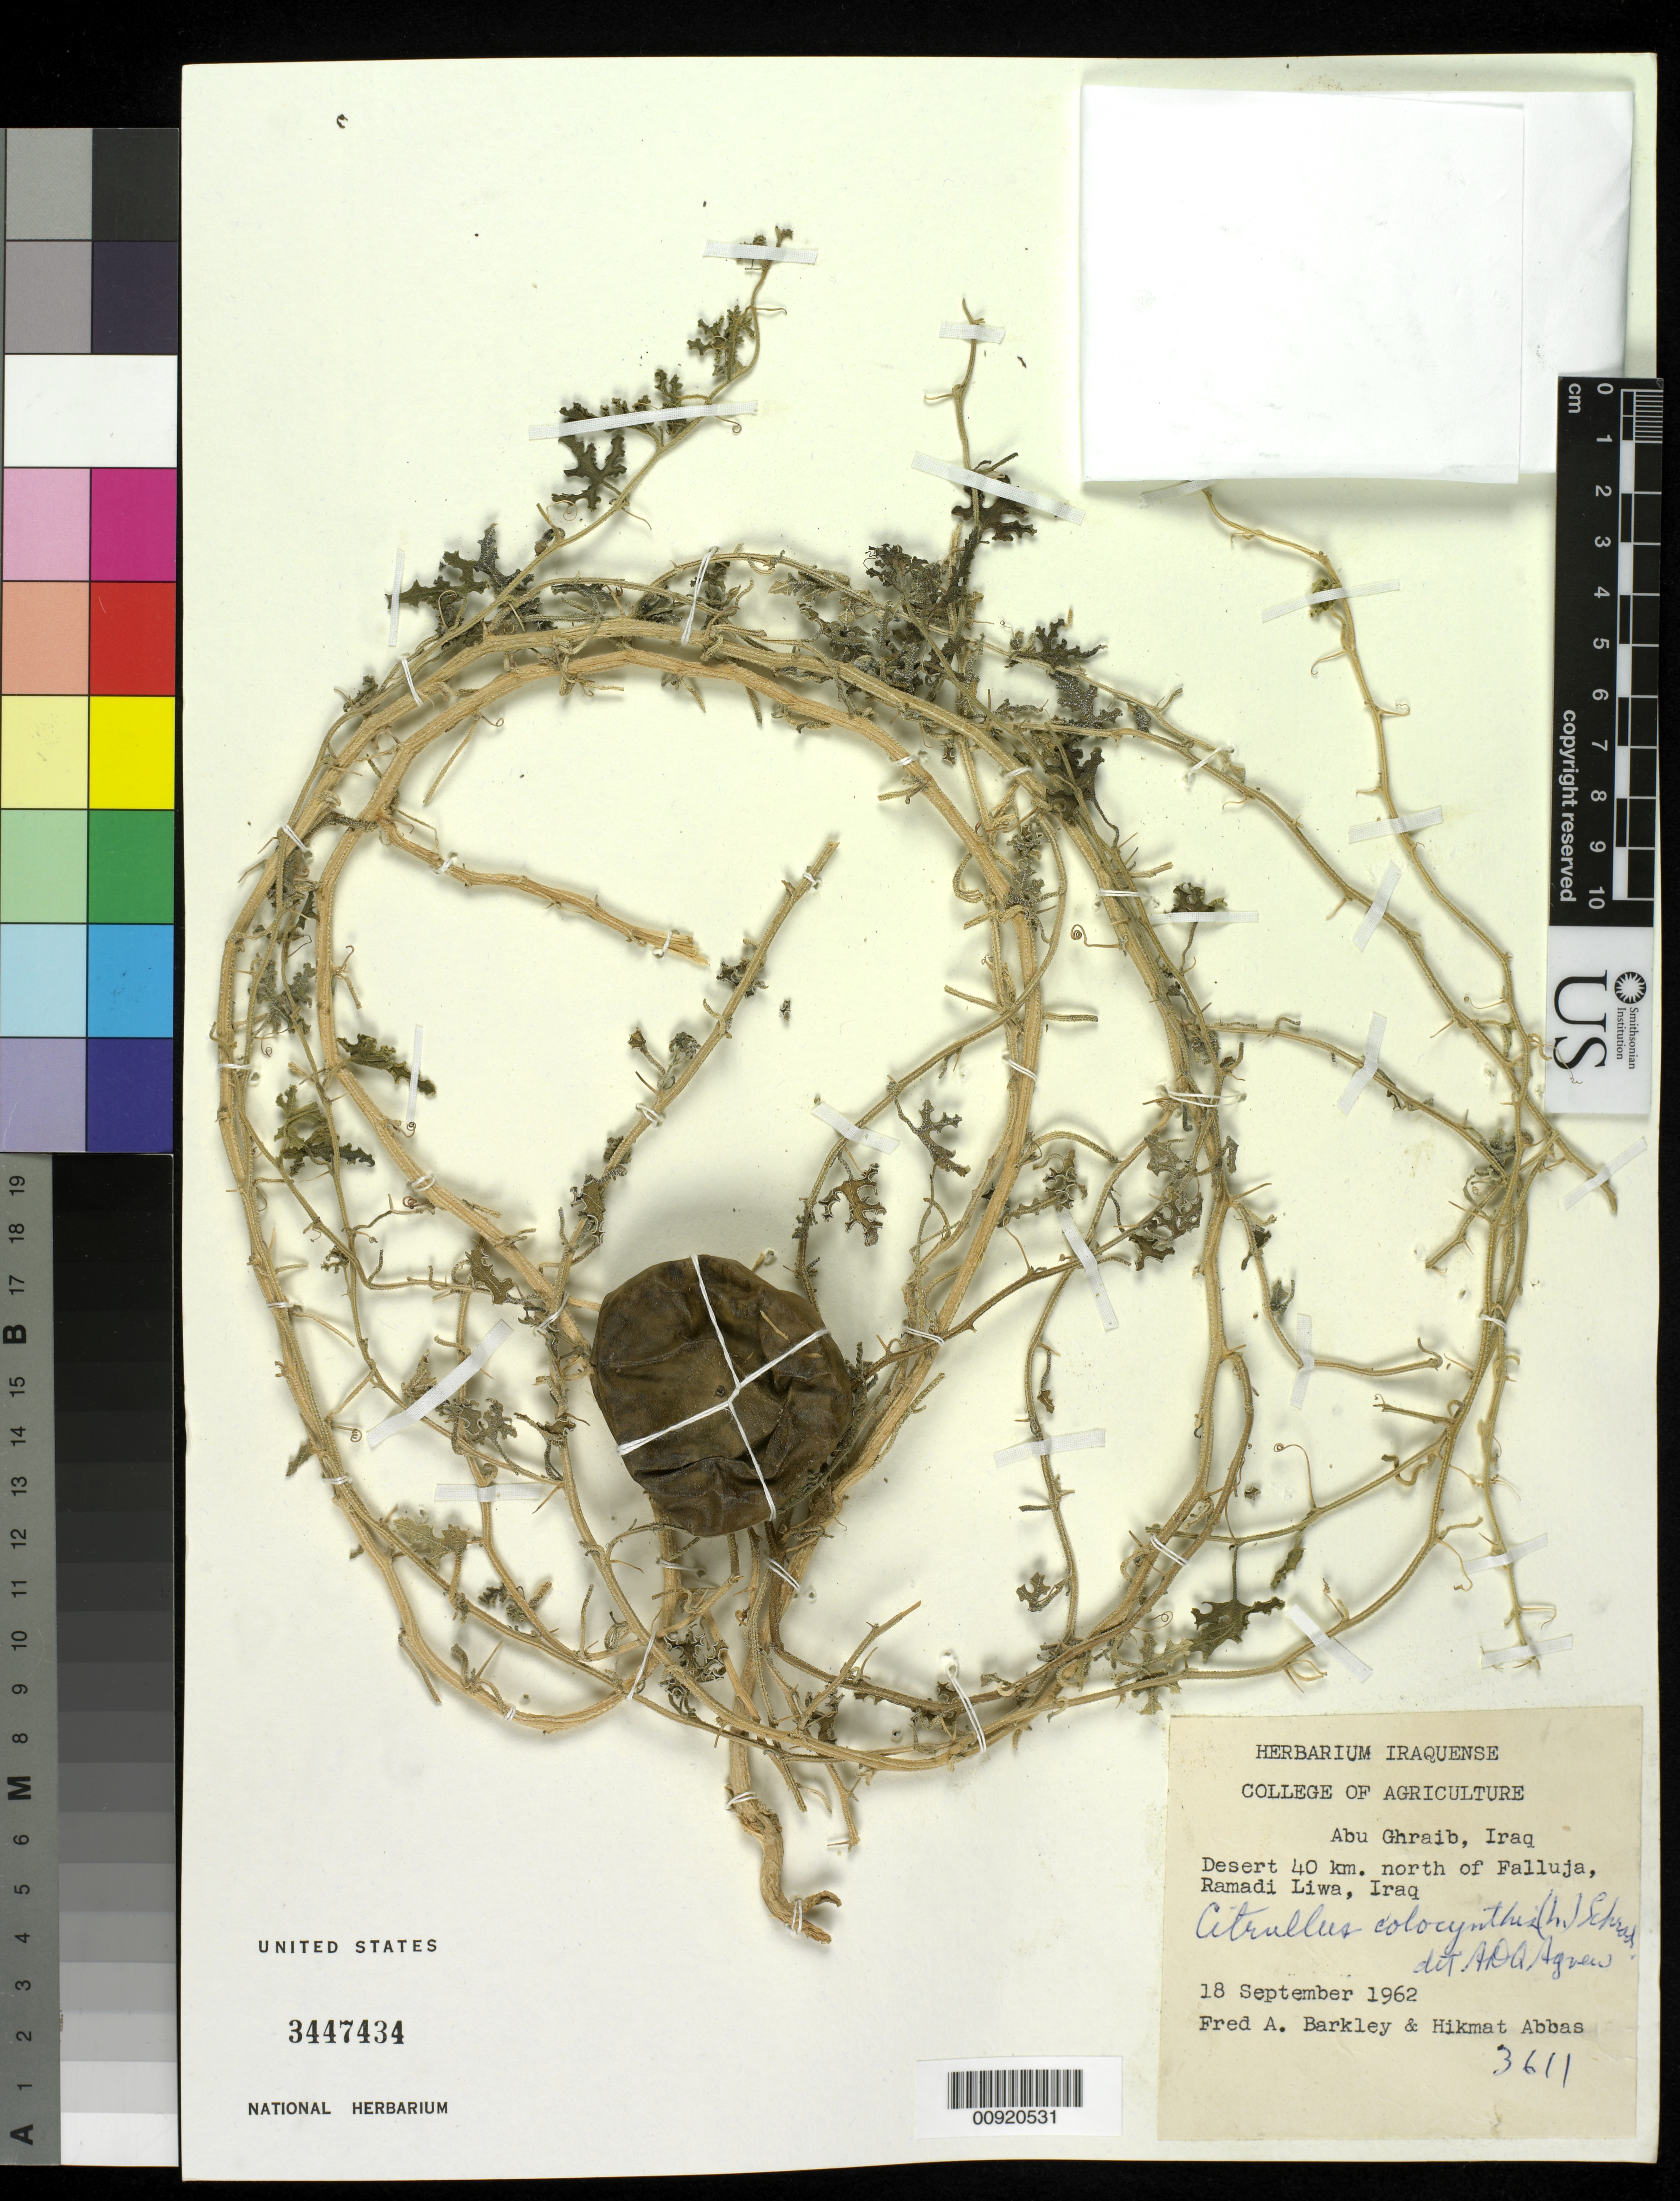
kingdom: Plantae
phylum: Tracheophyta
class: Magnoliopsida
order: Cucurbitales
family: Cucurbitaceae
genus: Citrullus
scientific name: Citrullus vulgaris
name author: Schrad.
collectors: F. A. Barkley, H. Abbas & A. D. Agnew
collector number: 3611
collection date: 1962-09-18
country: Iraq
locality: Abu Ghraib Desert 40 km north of Falluja. Ramadi Liwa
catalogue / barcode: US 3447434